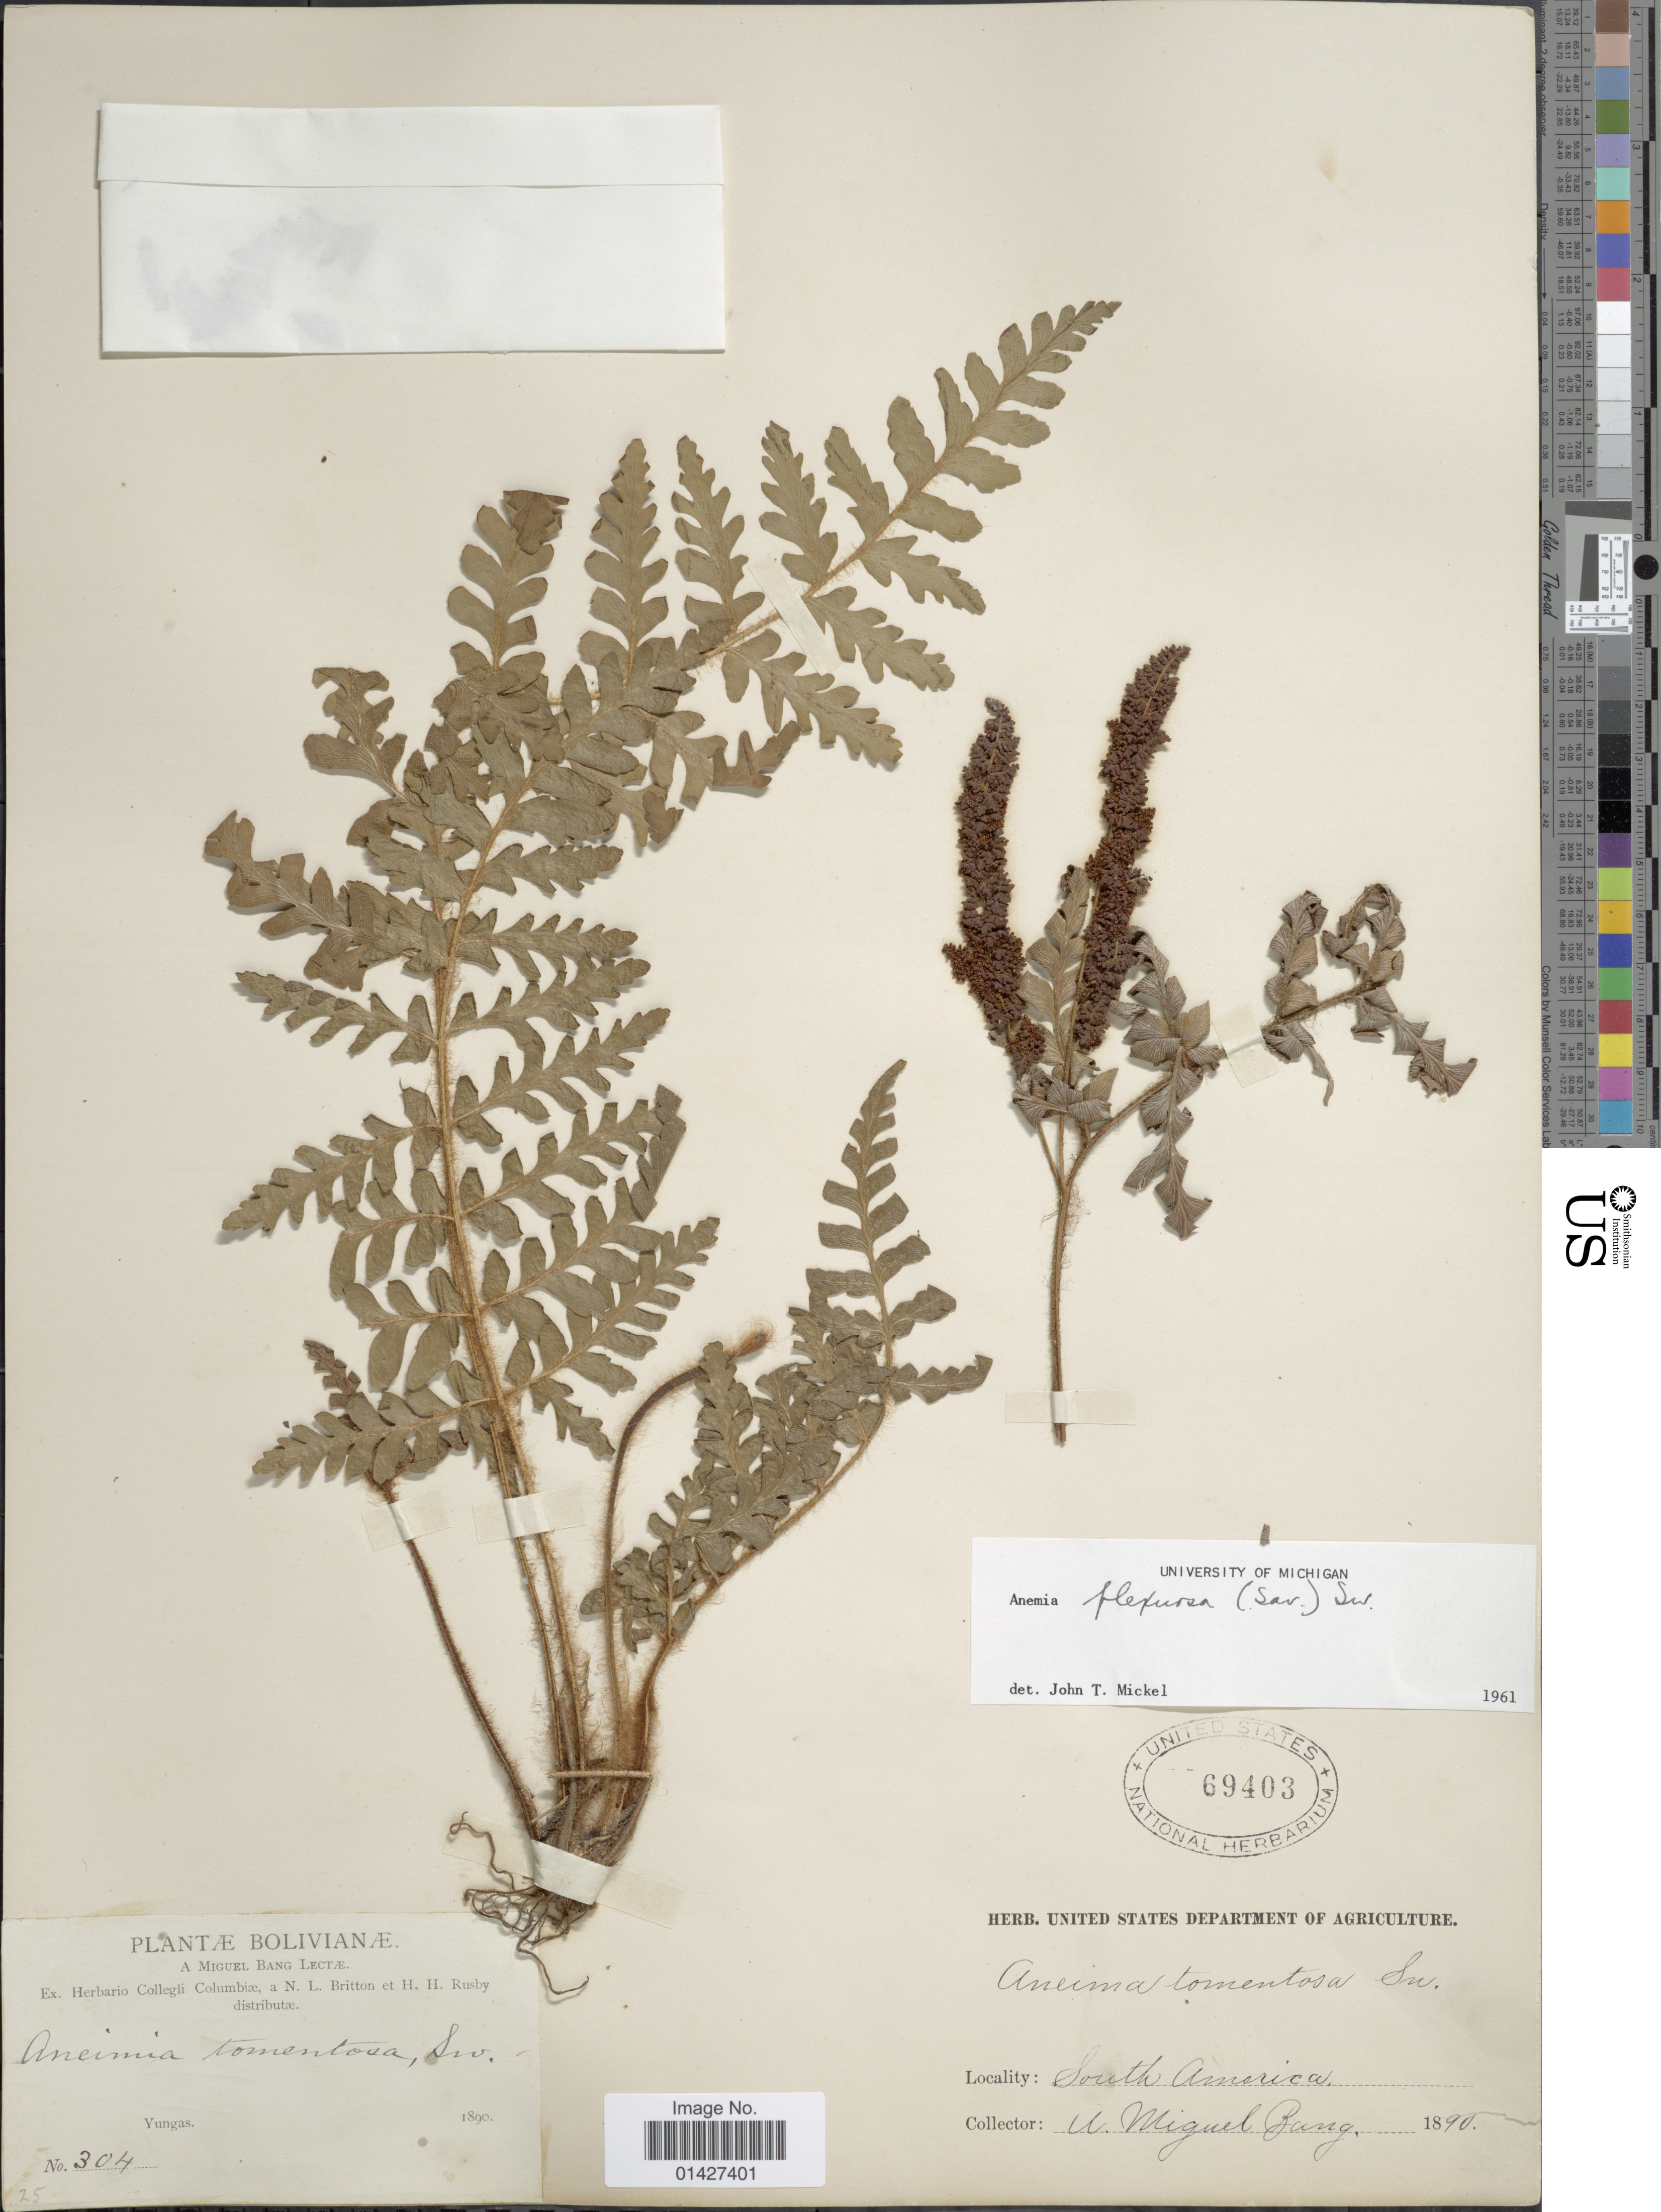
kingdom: Plantae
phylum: Tracheophyta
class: Polypodiopsida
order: Schizaeales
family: Anemiaceae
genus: Anemia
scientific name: Anemia flexuosa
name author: (Savigny) Sw.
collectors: M. Bang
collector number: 304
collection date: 1890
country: Bolivia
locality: Yungas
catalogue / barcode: US 69403